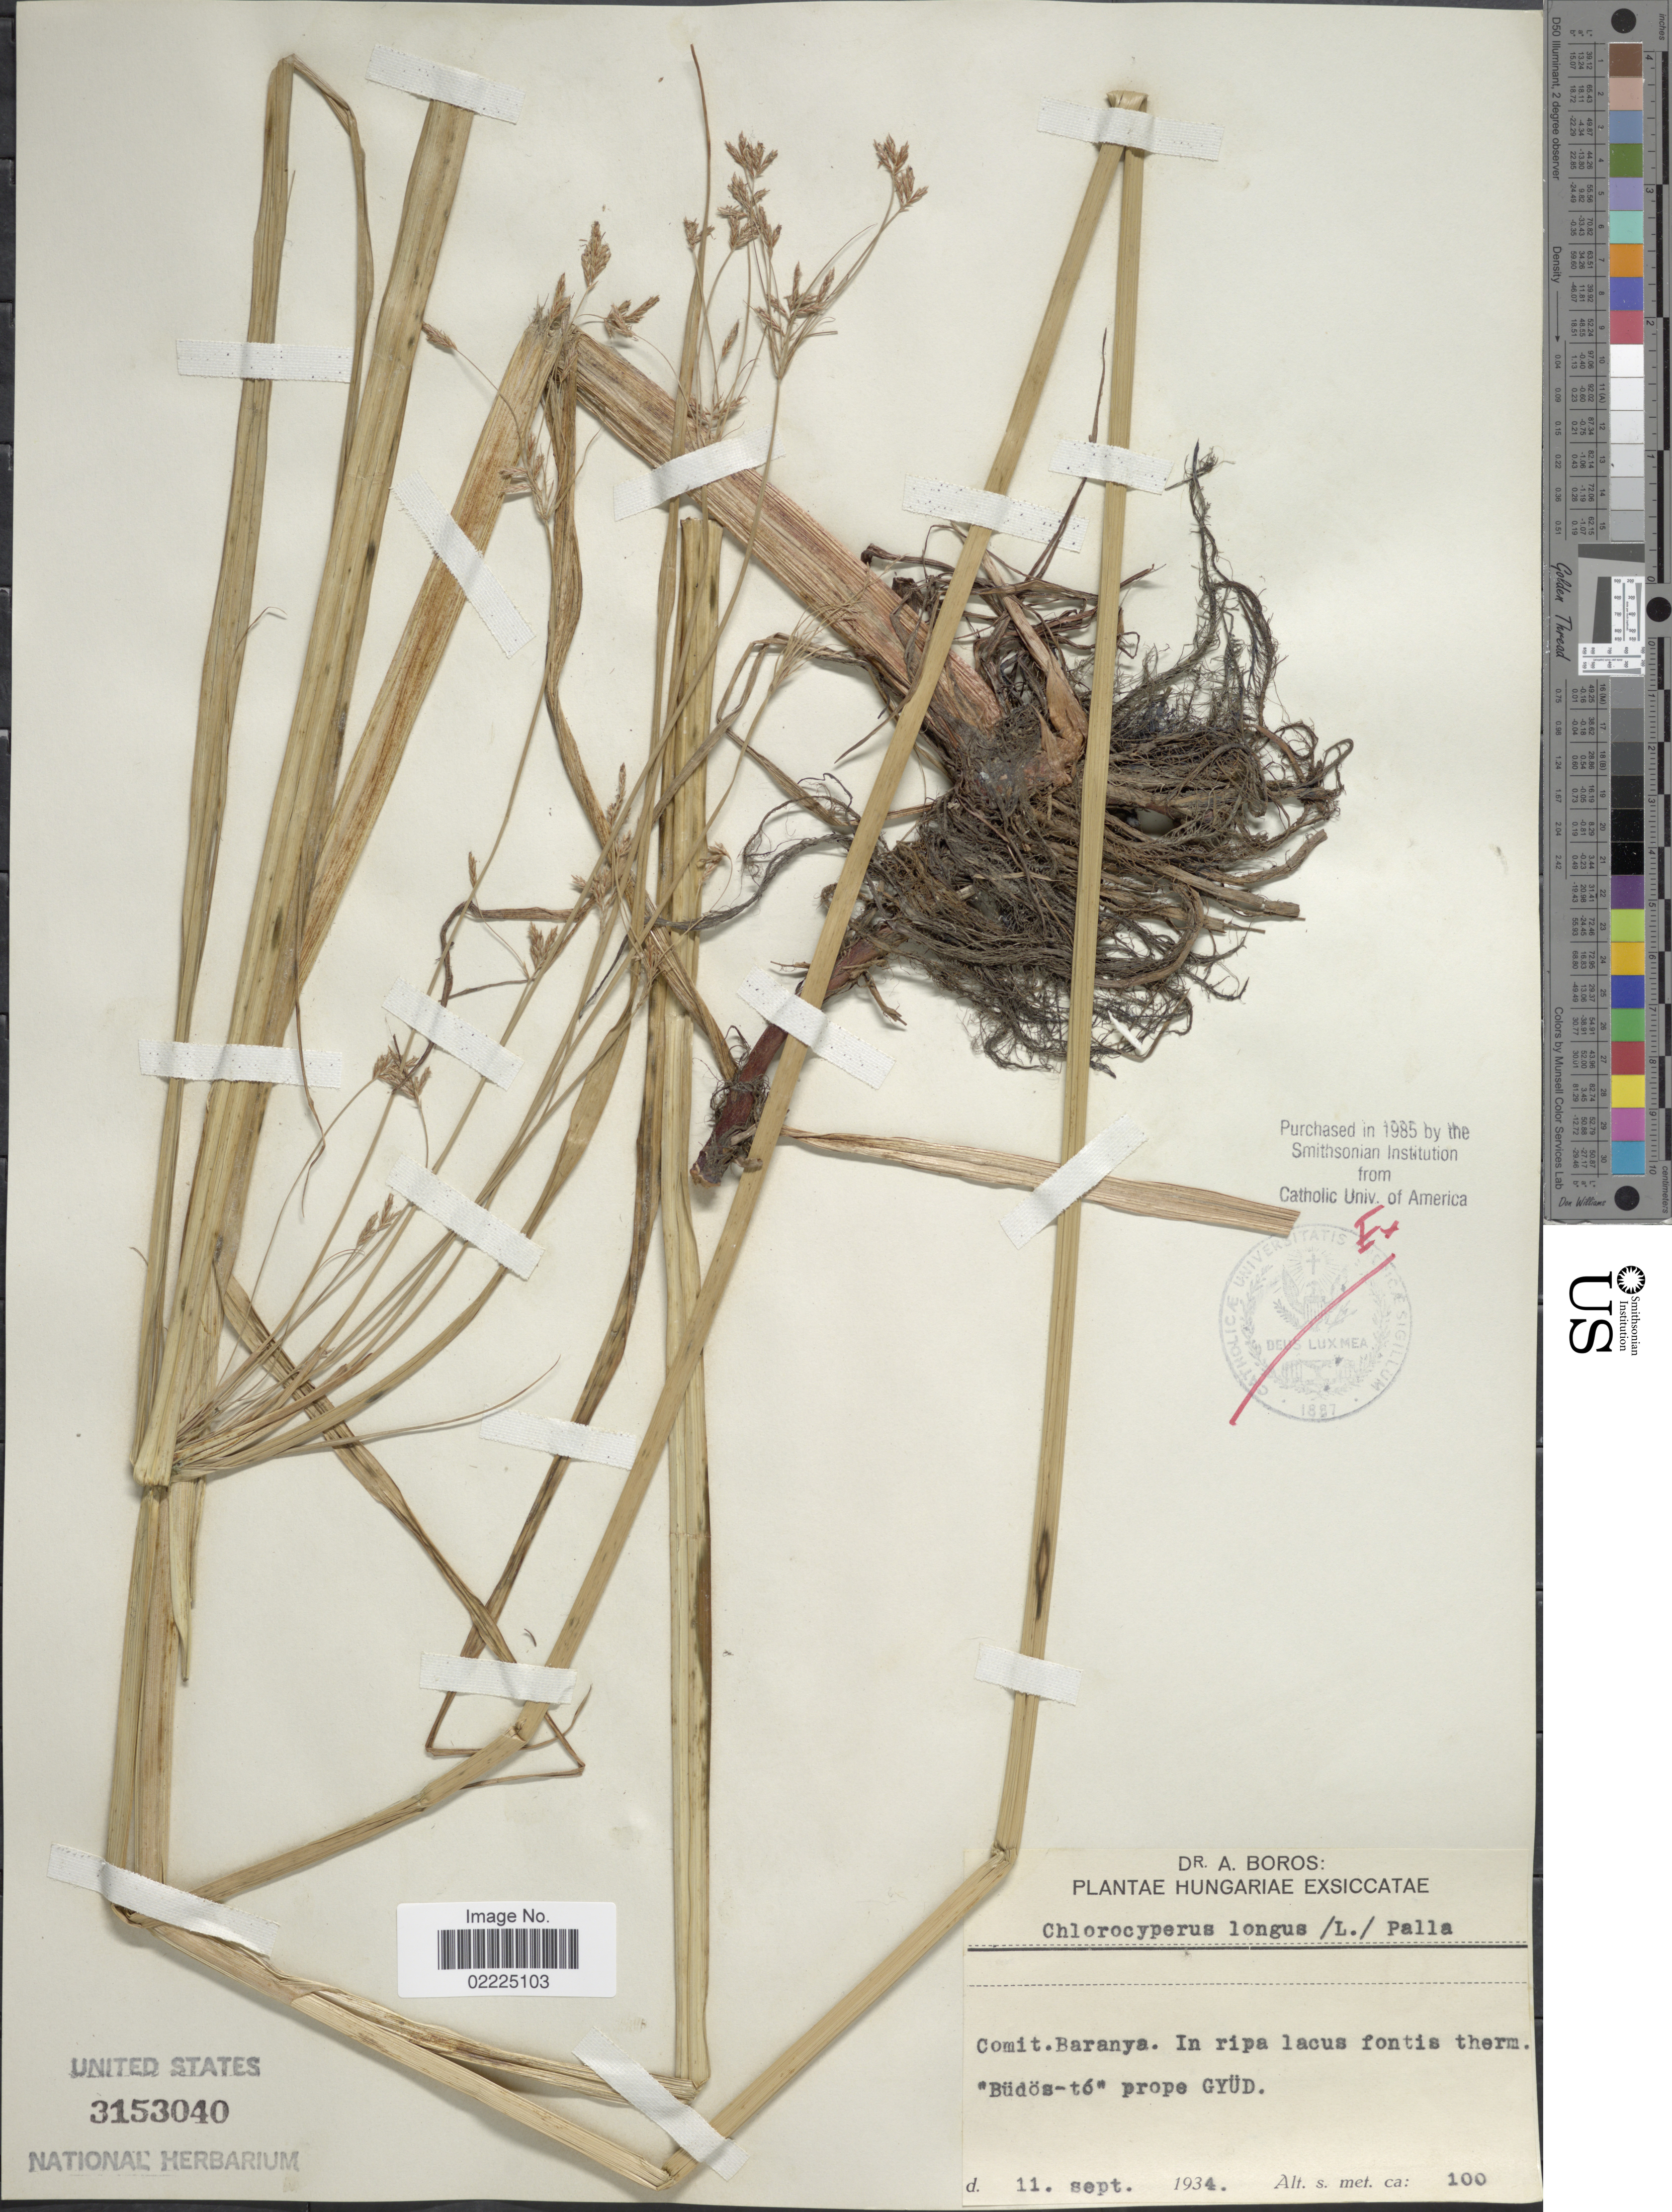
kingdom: Plantae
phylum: Tracheophyta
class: Liliopsida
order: Poales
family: Cyperaceae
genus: Cyperus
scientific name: Cyperus longus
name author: L.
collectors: Á. Boros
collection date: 1934-09-11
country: Hungary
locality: Comit. Baranya. in ripa lacus fontis therm. 'Büdös-tó' prope Gyüd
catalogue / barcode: US 3153040